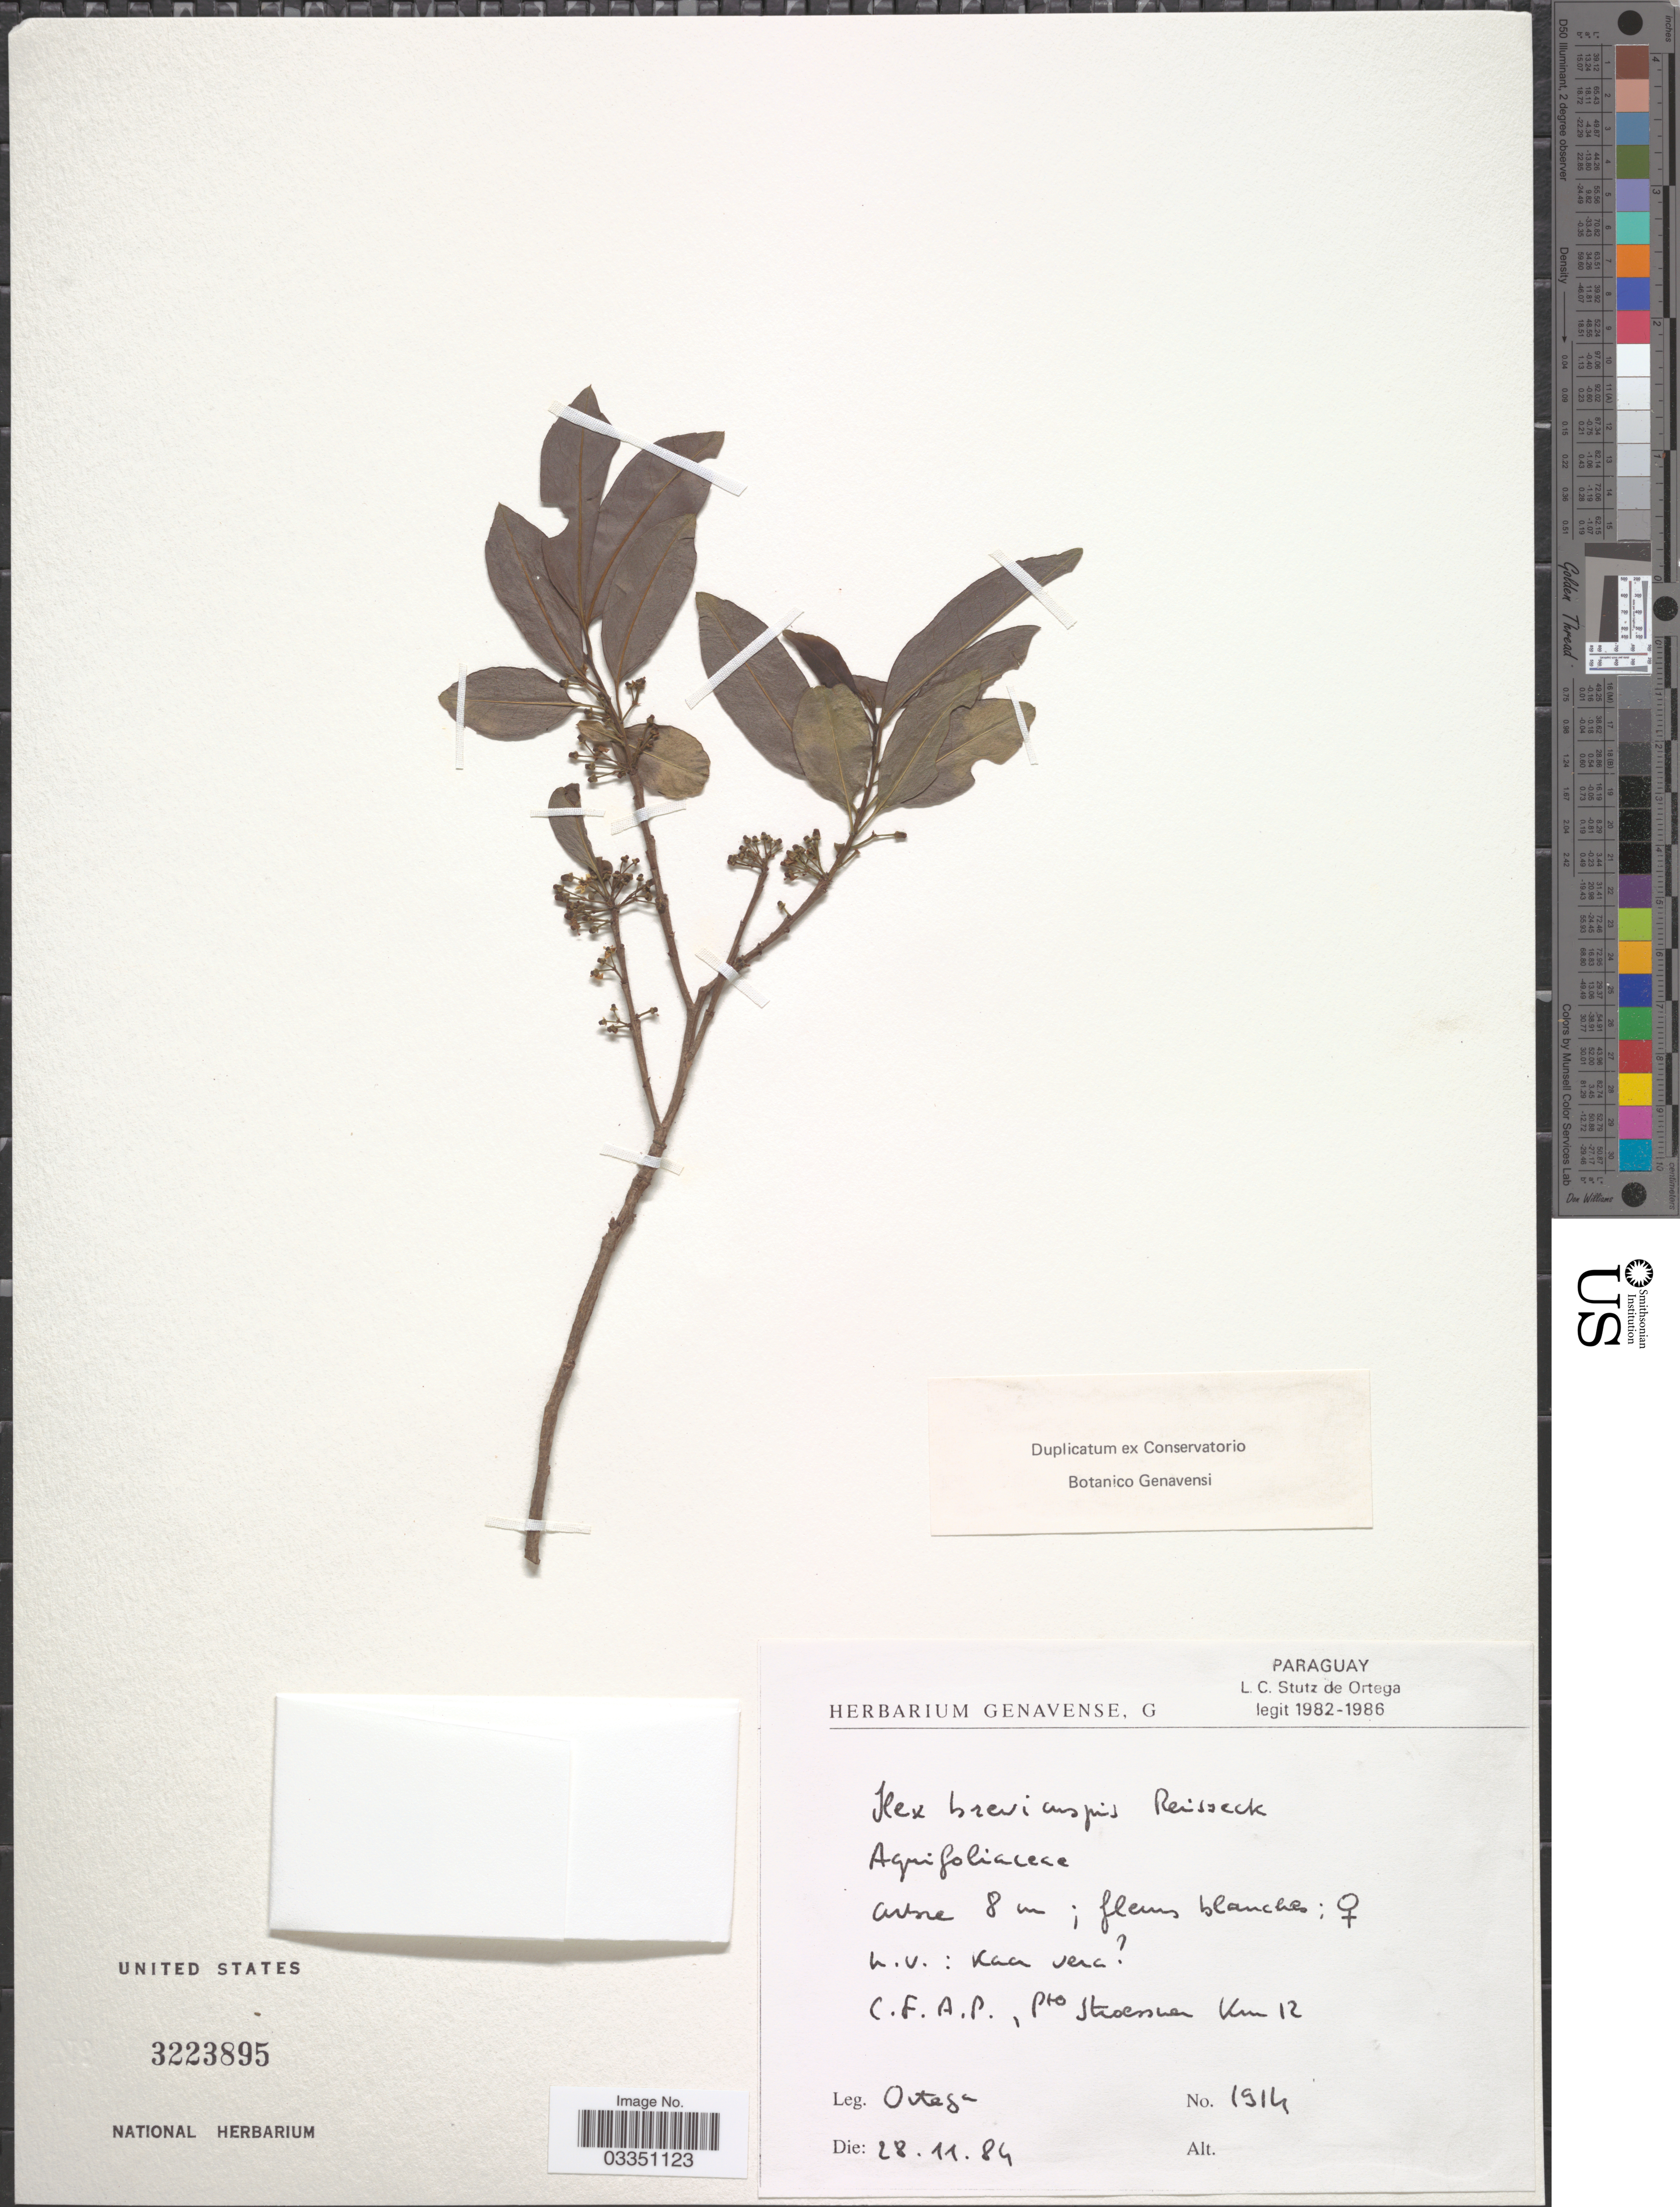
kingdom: Plantae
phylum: Tracheophyta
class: Magnoliopsida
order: Aquifoliales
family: Aquifoliaceae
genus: Ilex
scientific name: Ilex brevicuspis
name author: Reissek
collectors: L. C. Stutz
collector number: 1914*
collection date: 1984-11-28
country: Paraguay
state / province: Alto Parana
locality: C. F. A. P., Pto Stroessner Km 12.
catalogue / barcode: US 3223895